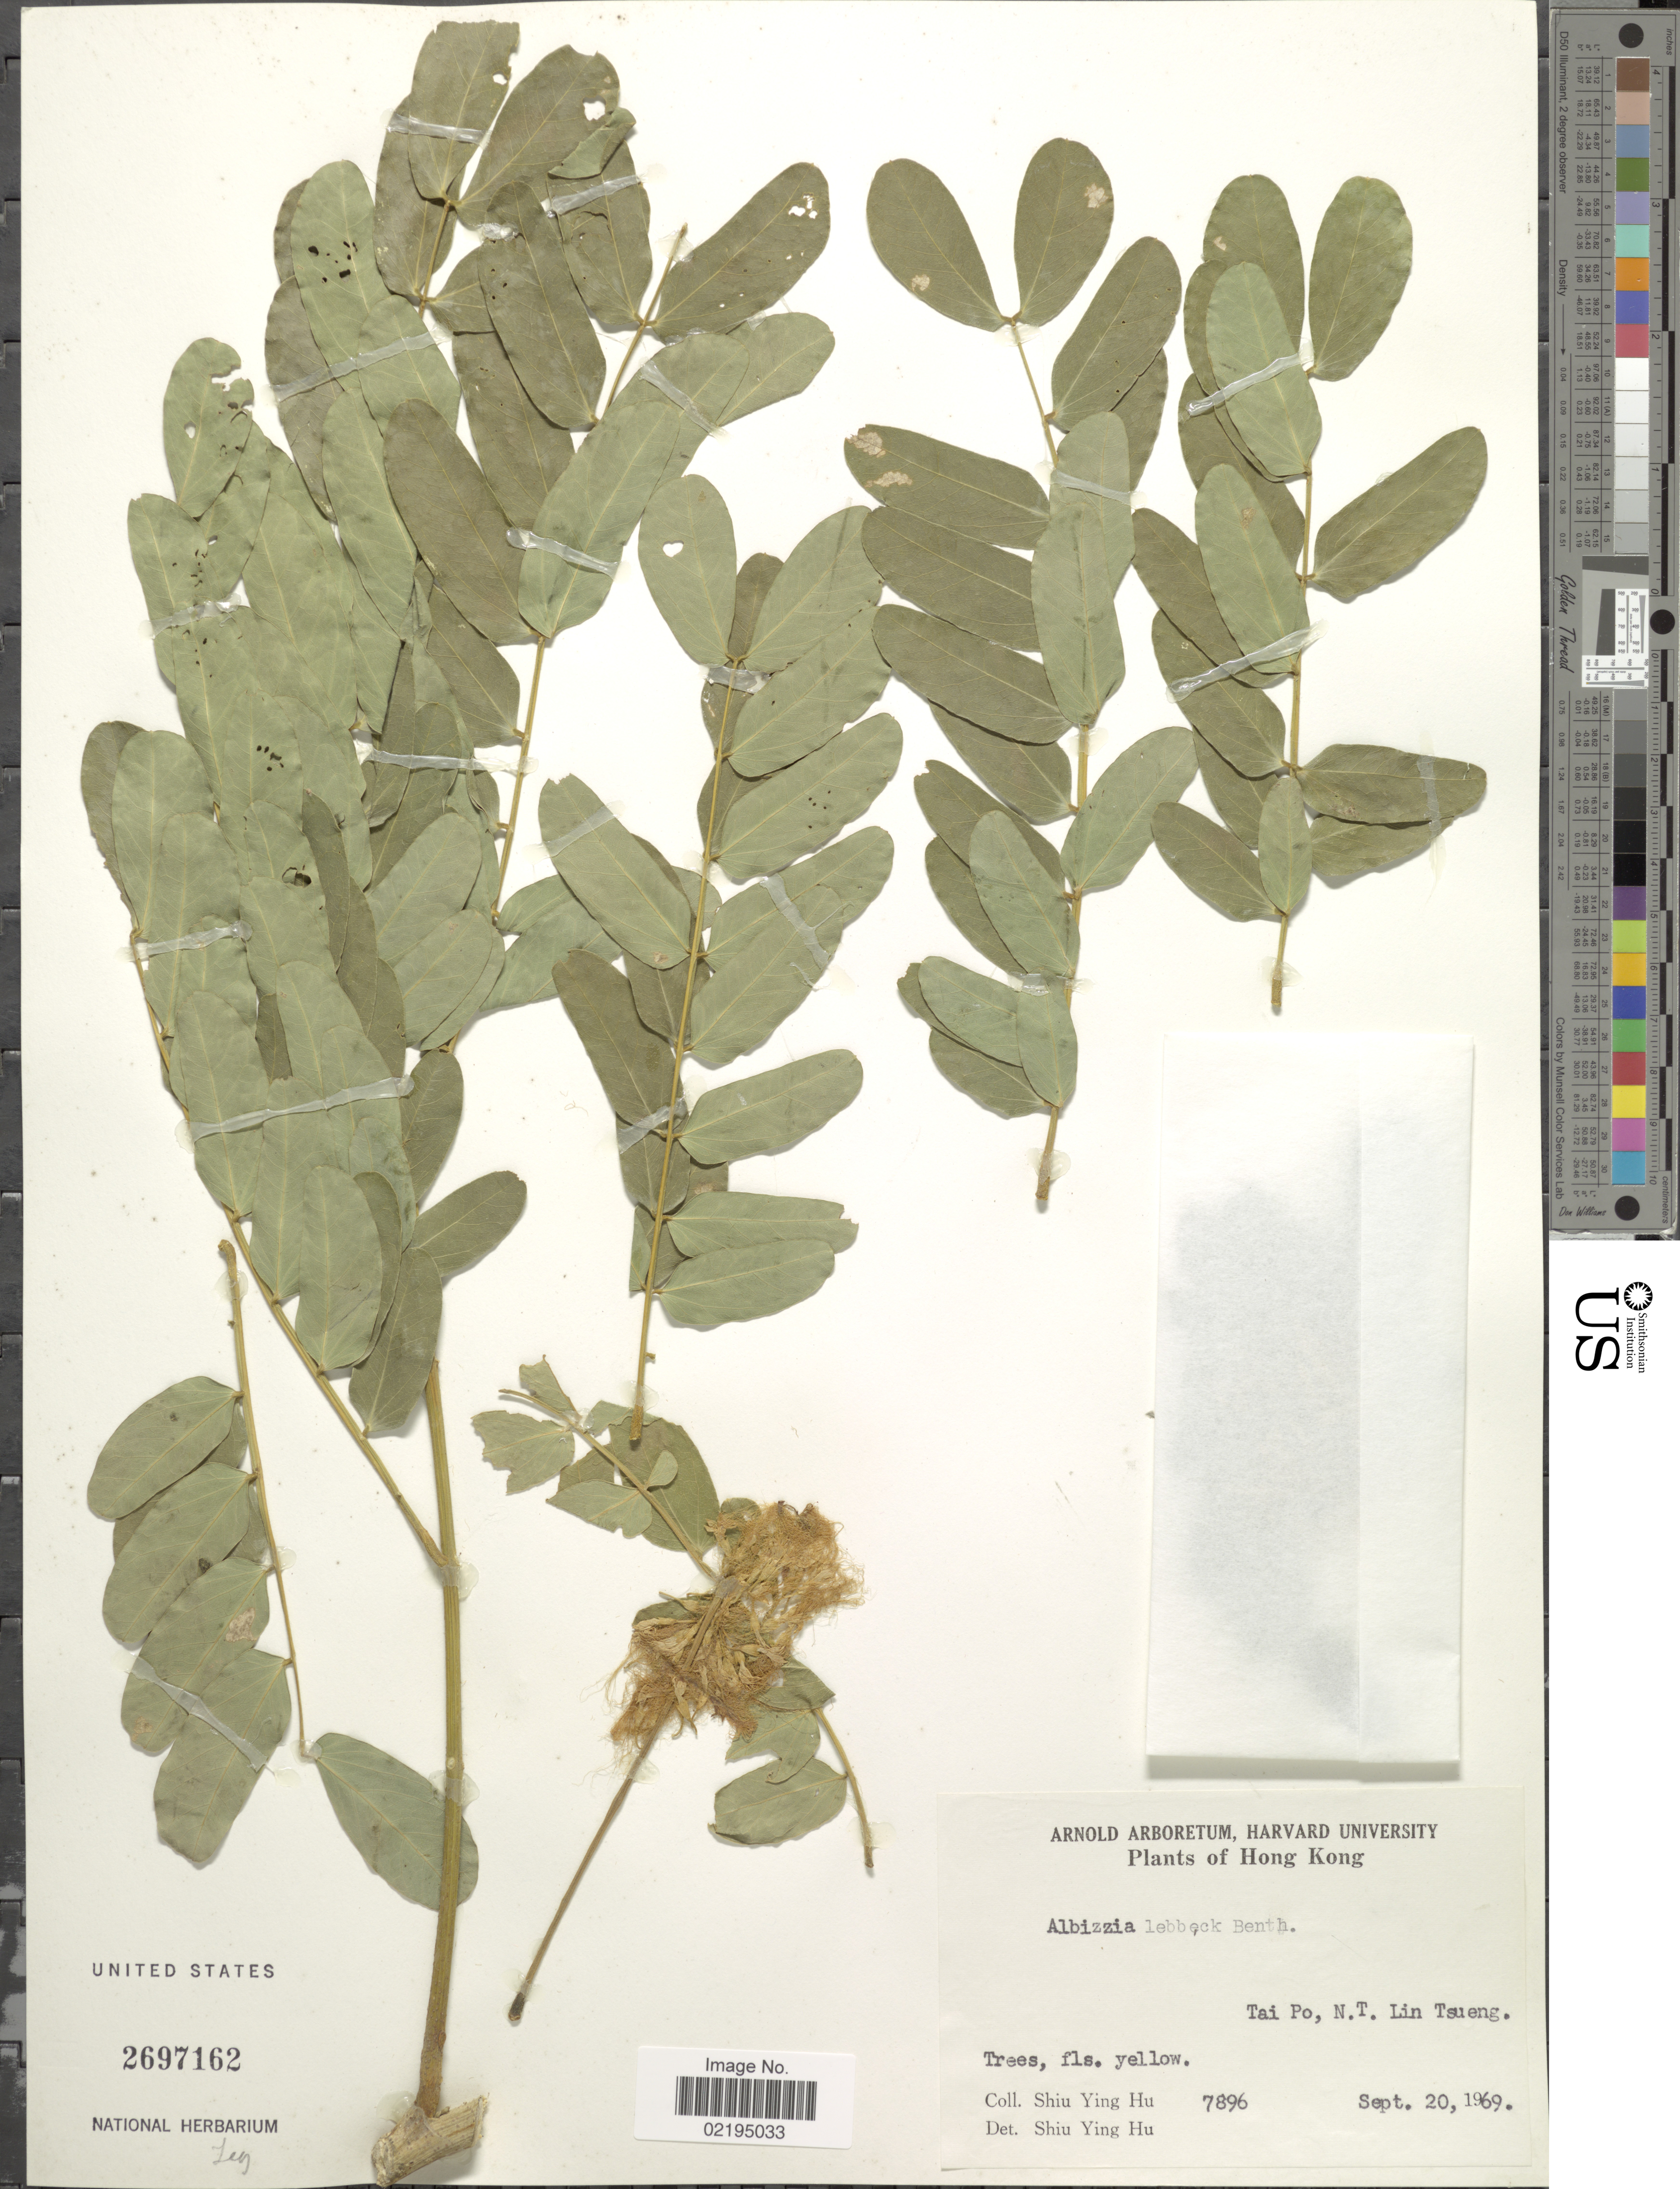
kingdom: Plantae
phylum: Tracheophyta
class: Magnoliopsida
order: Fabales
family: Fabaceae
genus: Albizia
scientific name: Albizia lebbeck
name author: (L.) Benth.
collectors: S. Y. Hu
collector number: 7896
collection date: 1969-09-20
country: China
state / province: Hong Kong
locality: Tai Po, N. T. Lin Tsueng.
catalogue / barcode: US 2697162